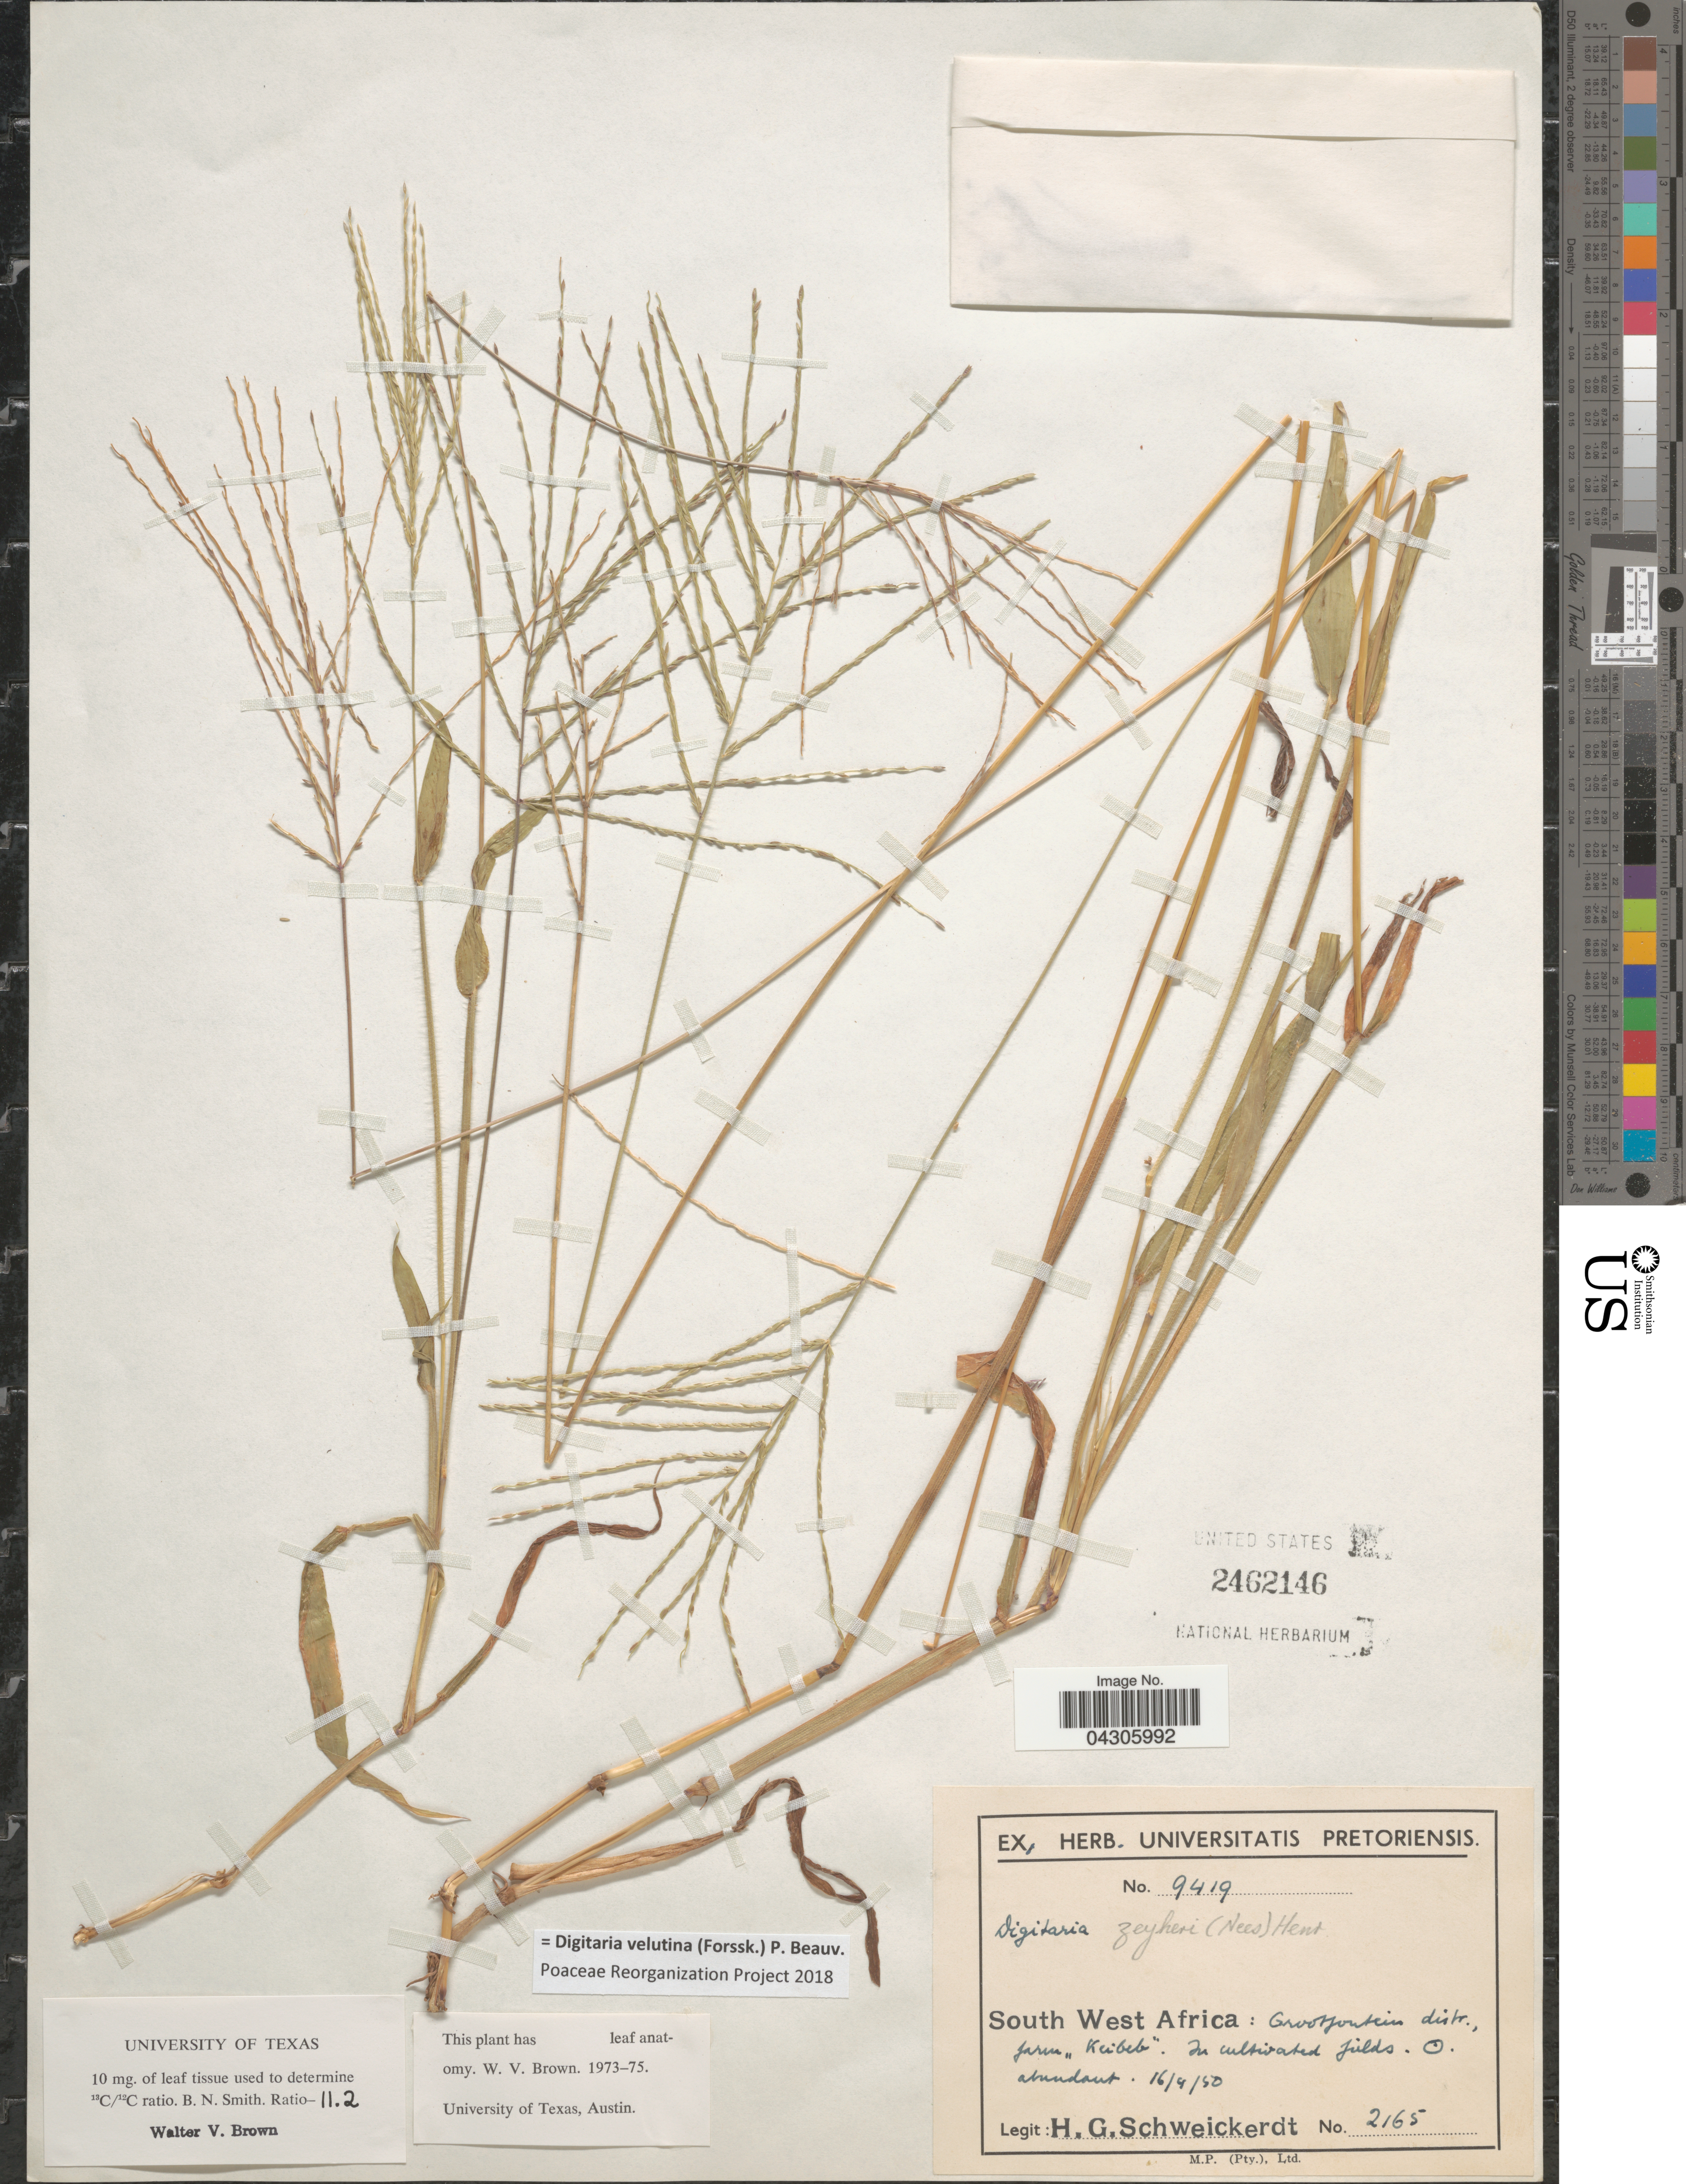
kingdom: Plantae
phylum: Tracheophyta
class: Liliopsida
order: Poales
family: Poaceae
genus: Digitaria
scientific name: Digitaria velutina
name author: (Forssk.) P. Beauv.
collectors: H. Schweickerdt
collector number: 2165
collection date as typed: Transcribed d/m/y: 16/4/50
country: Namibia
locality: South West Africa: Grootfontein distr., farm "Keibeb".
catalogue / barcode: US 2462146